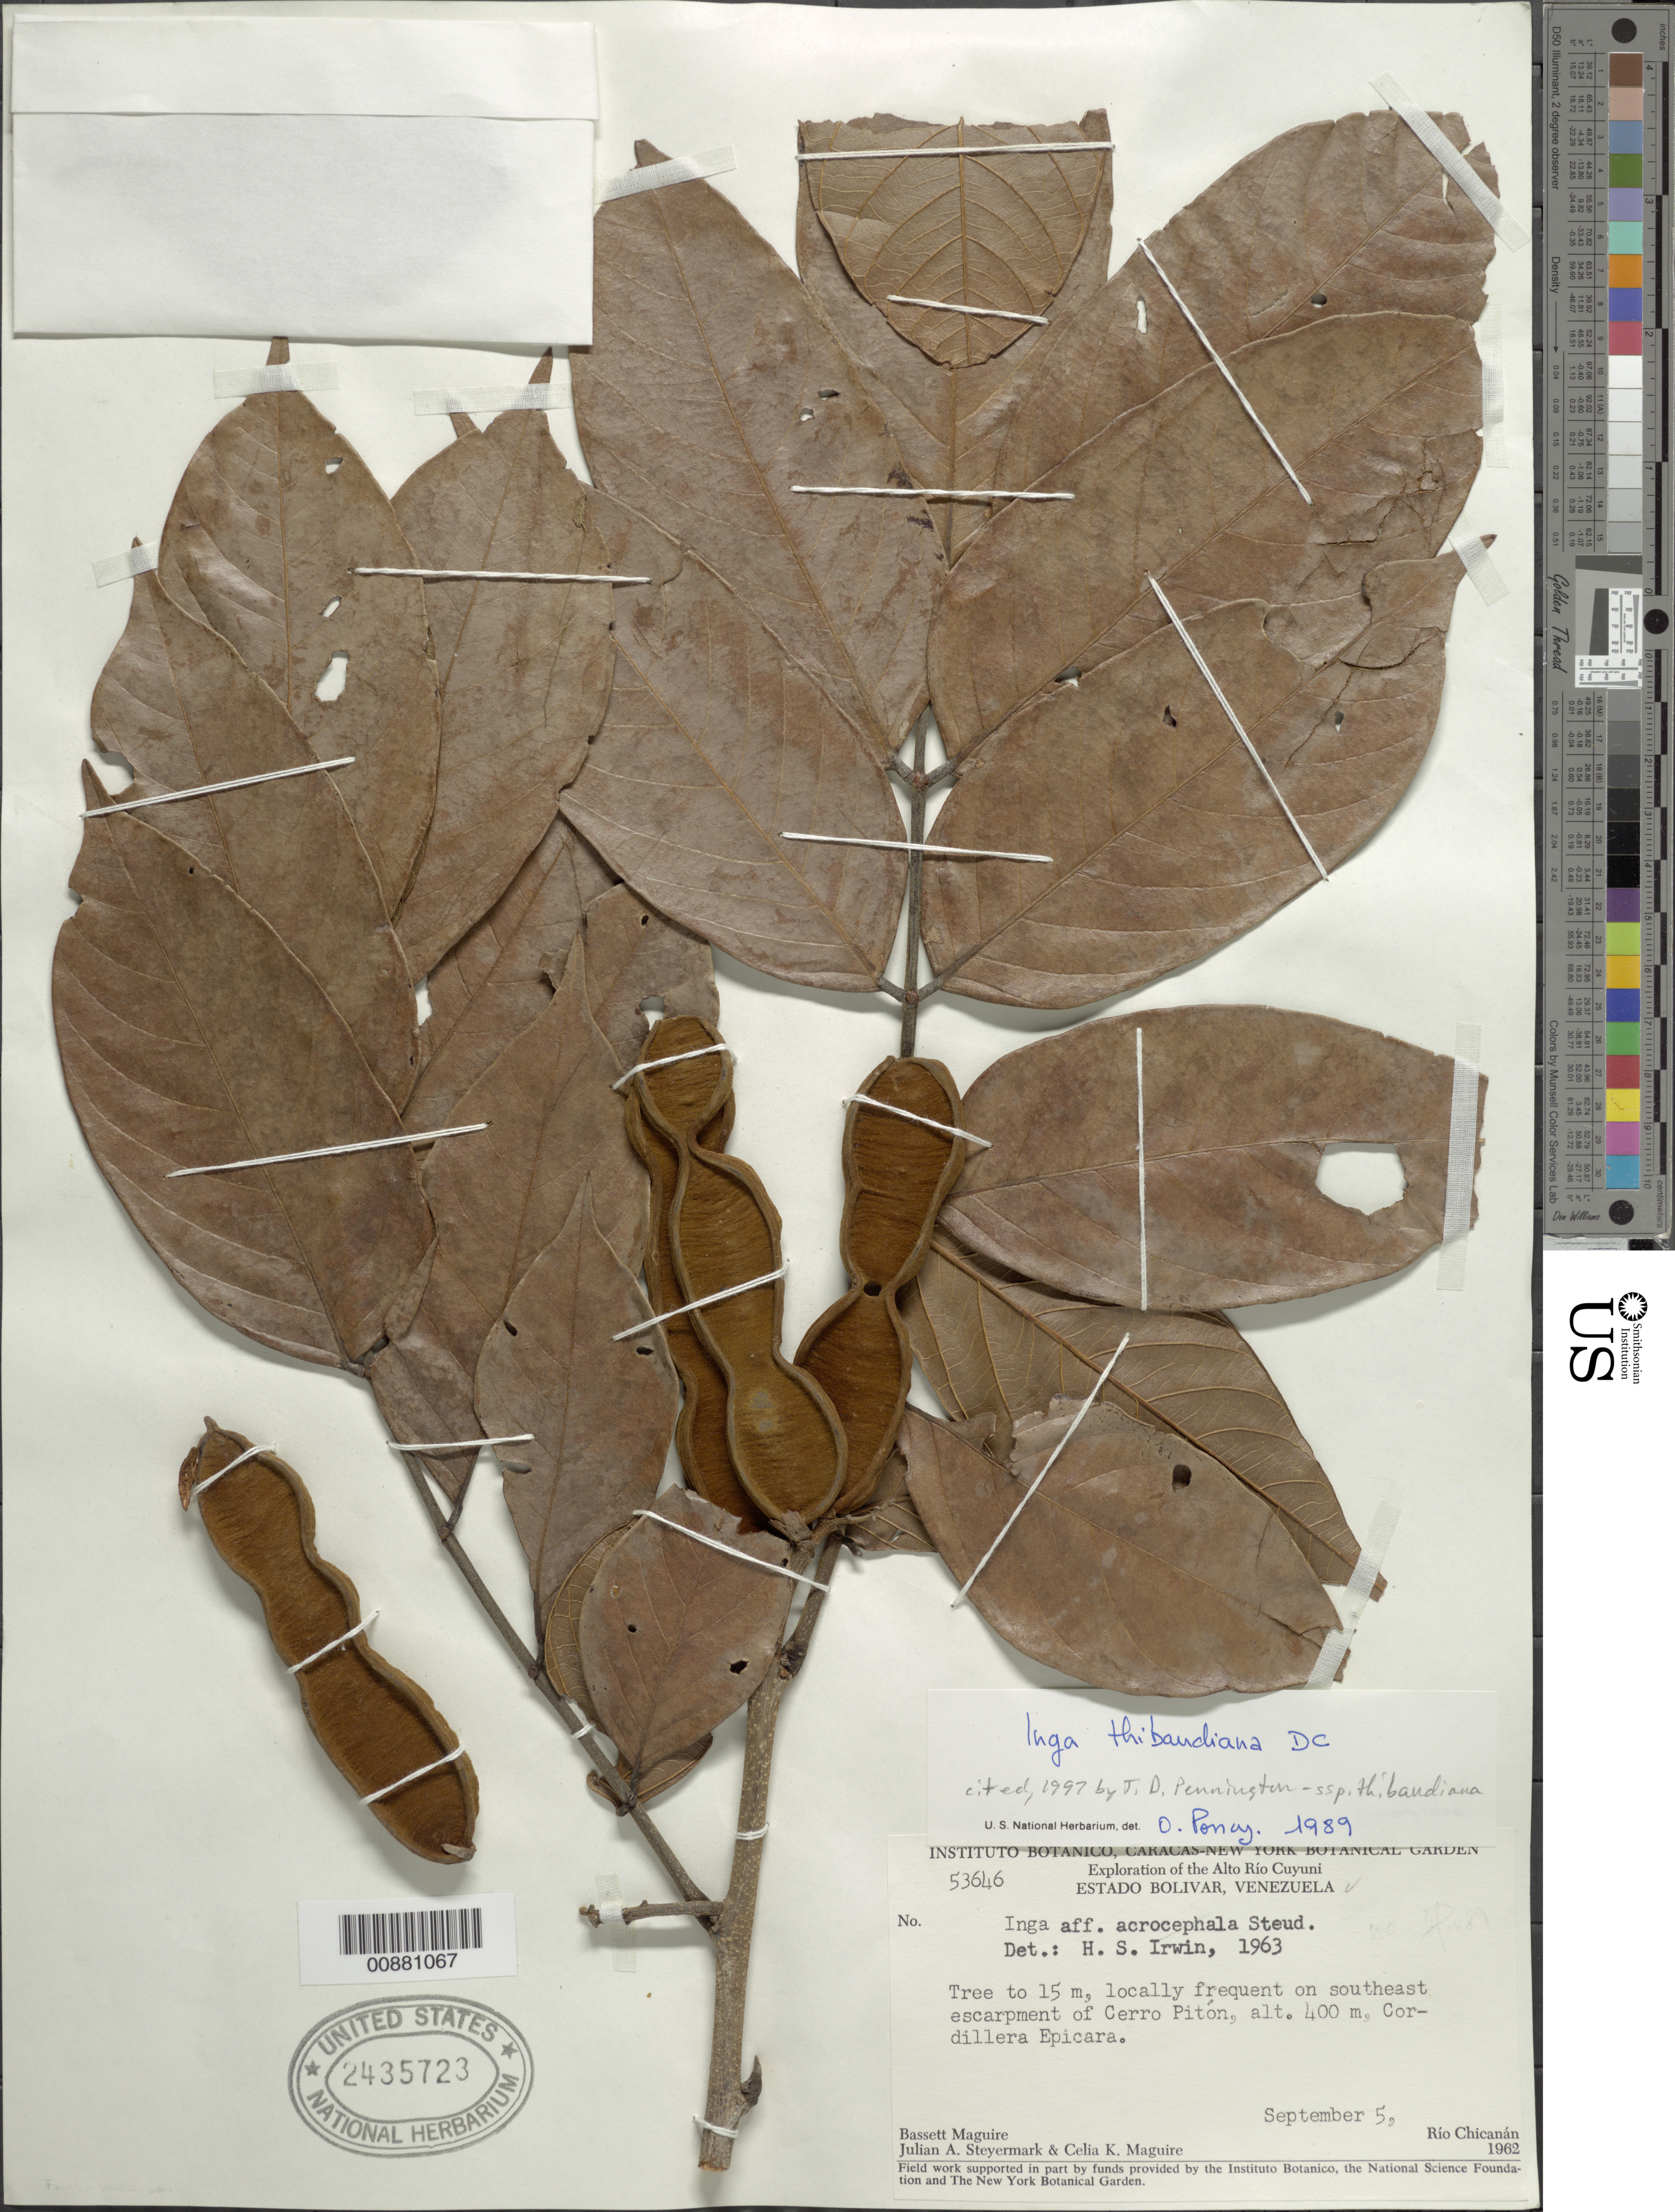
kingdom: Plantae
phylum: Tracheophyta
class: Magnoliopsida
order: Fabales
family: Fabaceae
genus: Inga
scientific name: Inga thibaudiana subsp. thibaudiana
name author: DC.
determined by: Pennington, T. D., (K)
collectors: B. Maguire, J. Steyermark & C. K. Maguire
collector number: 53646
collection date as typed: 5-Sep-62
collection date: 1962-09-05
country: Venezuela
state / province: Bolívar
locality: Alto Río Cuyuni, Cerro Pitón, SE escarpment, Cordillera Epicara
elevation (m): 400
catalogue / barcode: US 2435723